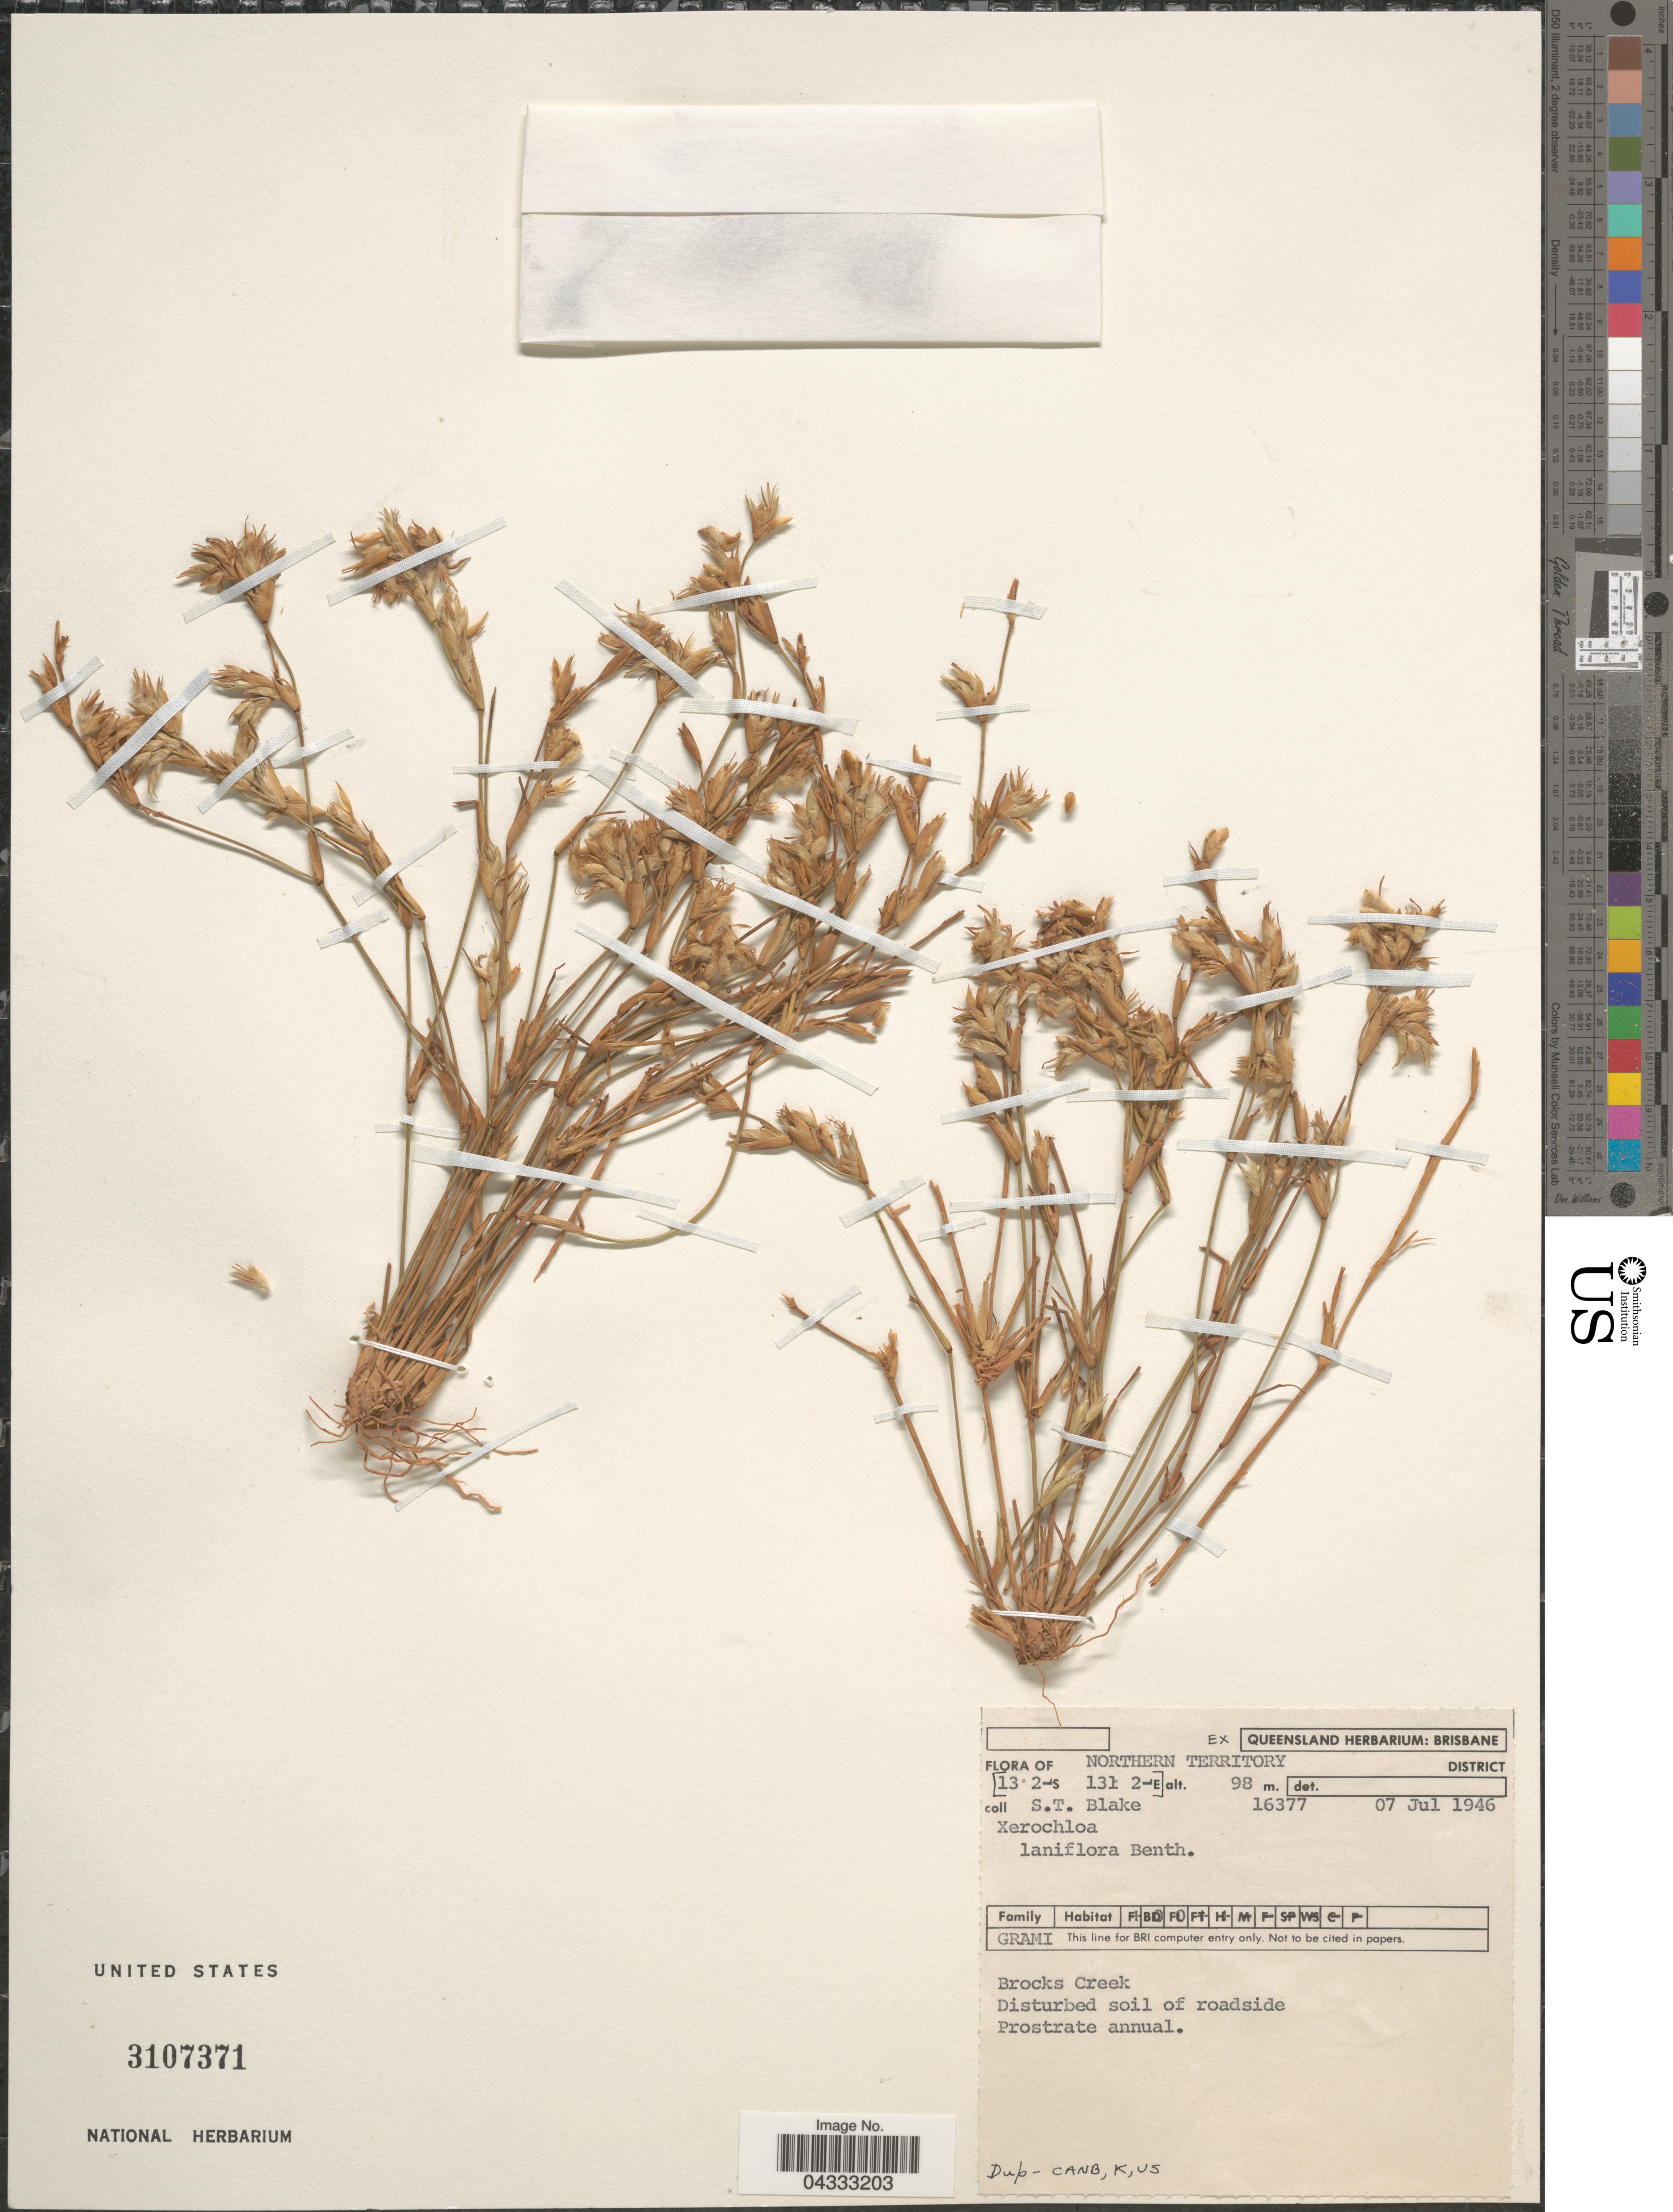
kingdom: Plantae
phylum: Tracheophyta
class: Liliopsida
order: Poales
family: Poaceae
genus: Xerochloa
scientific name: Xerochloa laniflora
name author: Benth.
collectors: S. T. Blake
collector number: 16377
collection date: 1946-07-07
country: Australia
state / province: Northern Territory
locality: Brocks Creek.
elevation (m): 98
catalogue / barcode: US 3107371